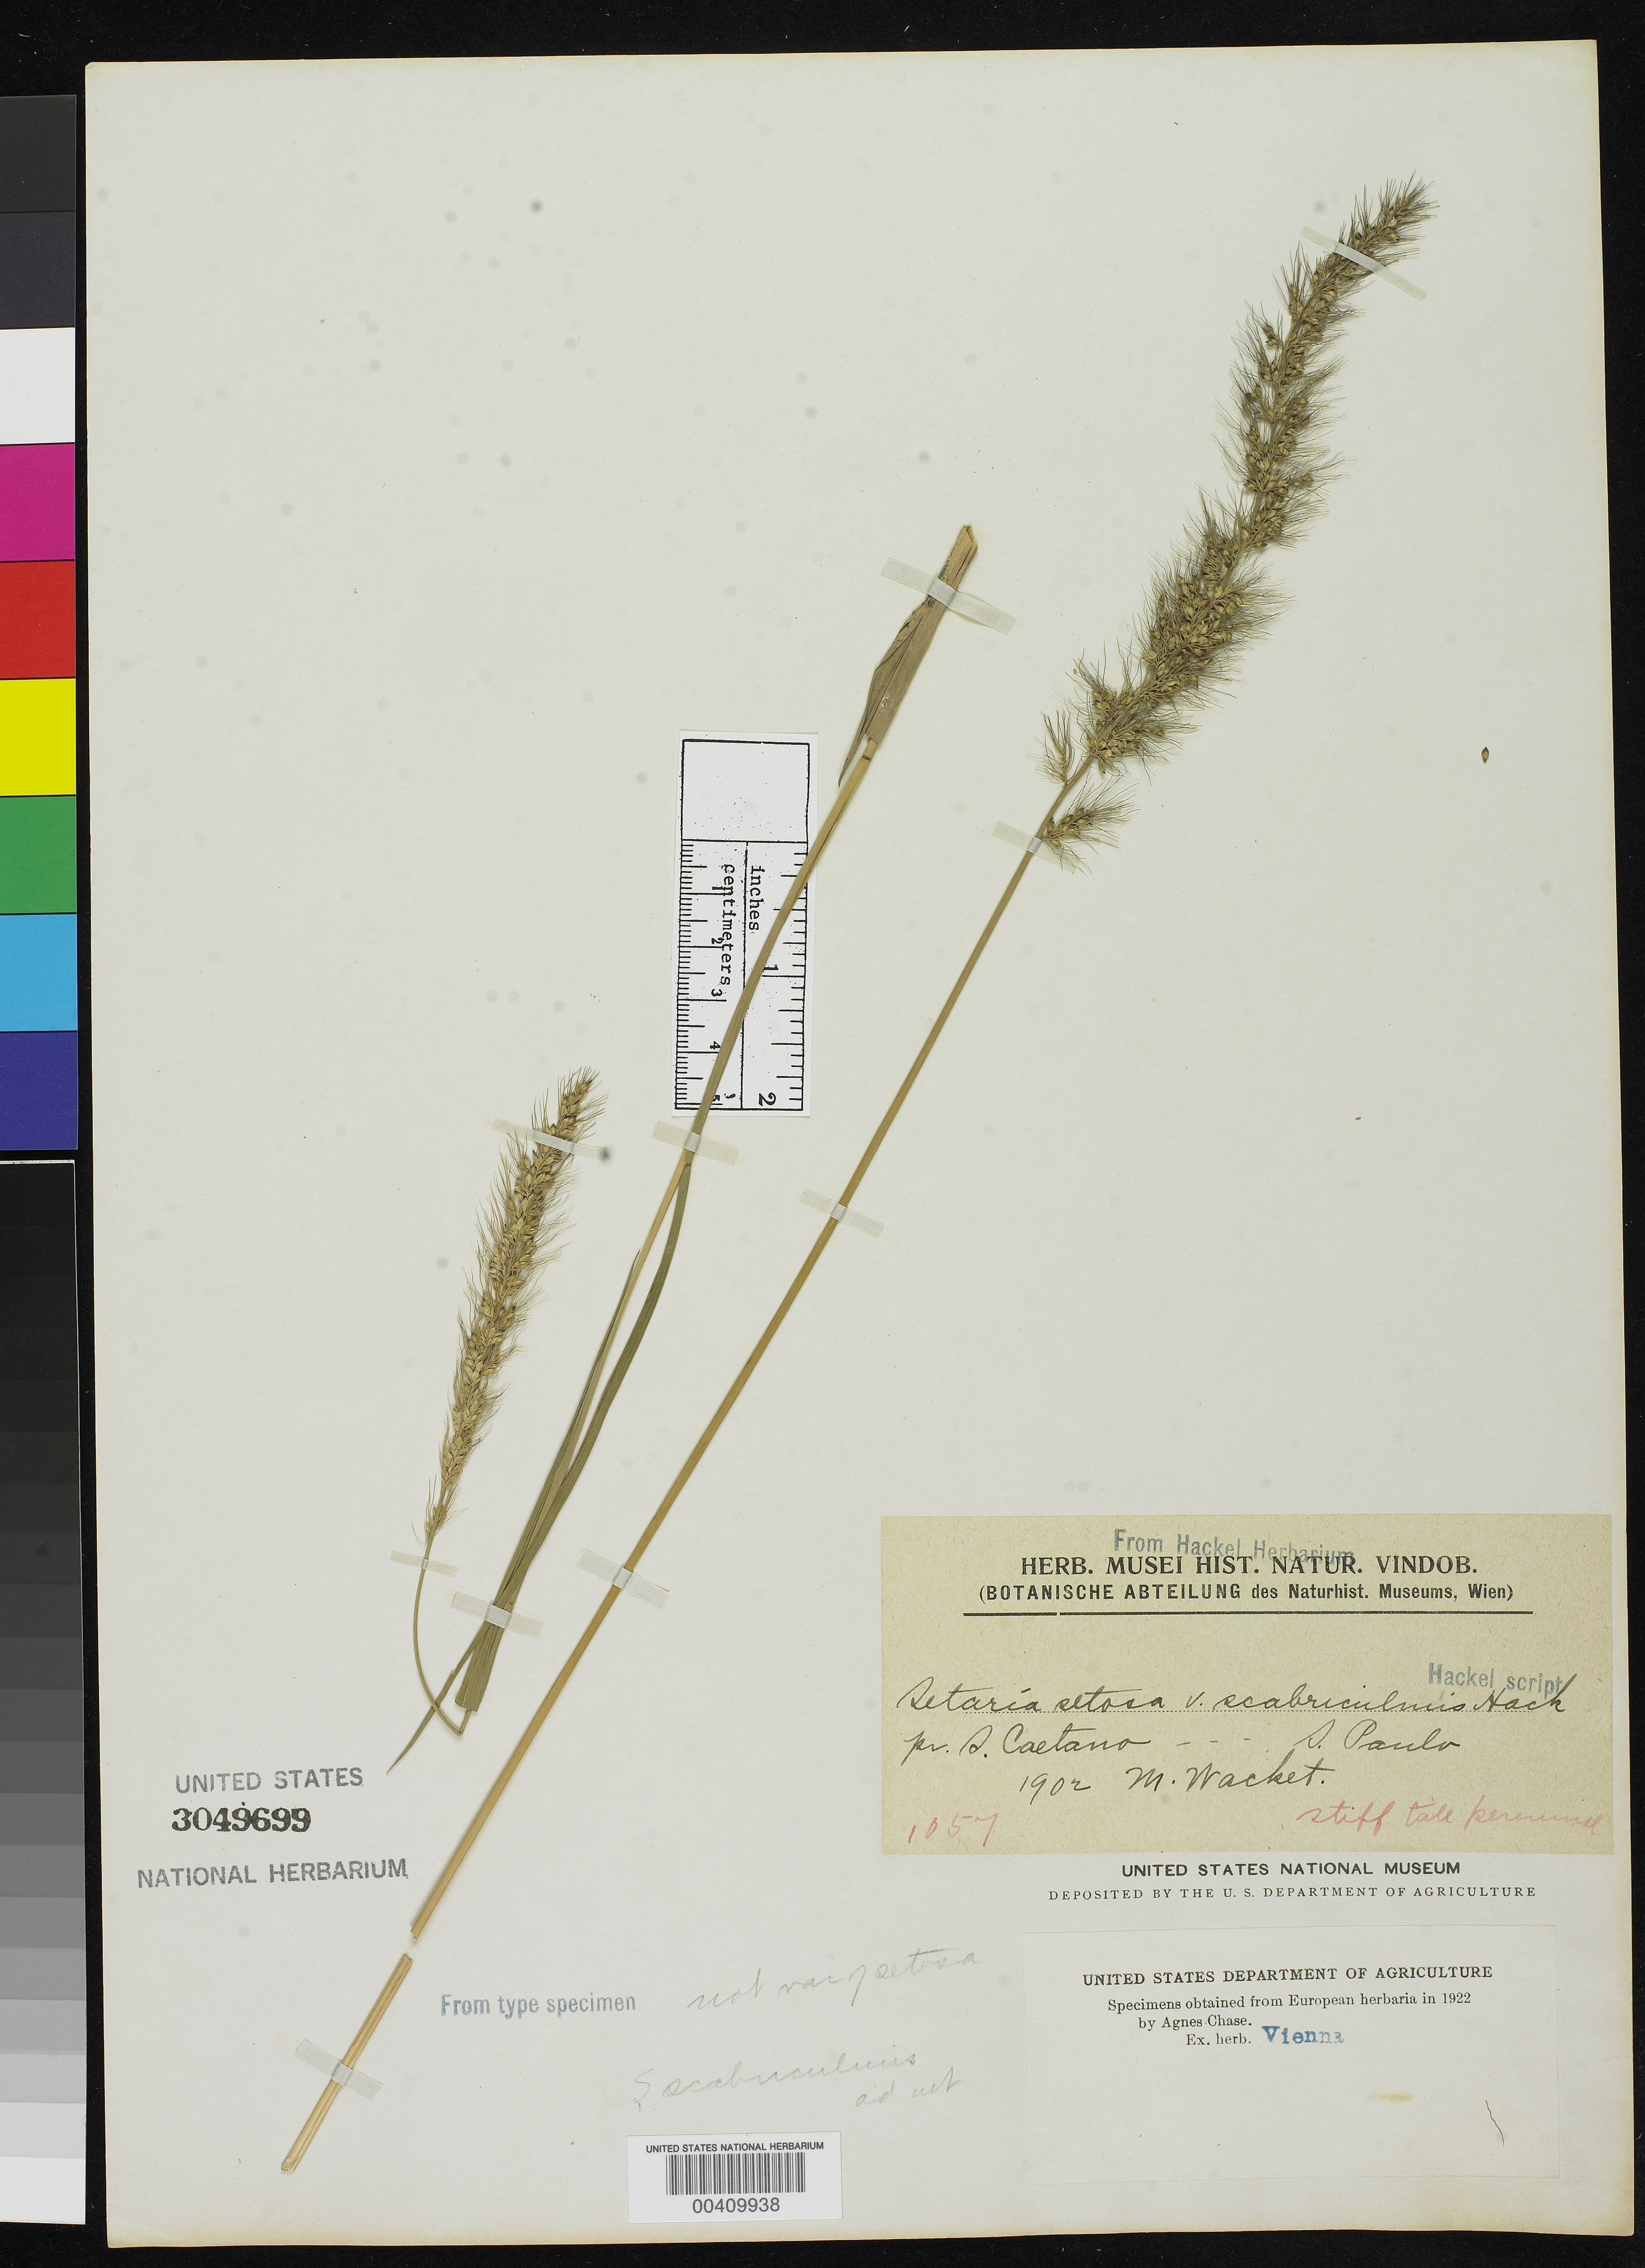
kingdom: Plantae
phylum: Tracheophyta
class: Liliopsida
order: Poales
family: Poaceae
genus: Setaria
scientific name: Setaria setosa var. scabriculmis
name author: Hack.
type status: Type Fragment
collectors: M. Wacket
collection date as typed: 1902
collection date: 1902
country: Brazil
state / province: São Paulo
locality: Near S. Caetano, not far from Sao Paulo.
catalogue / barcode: US 3049699